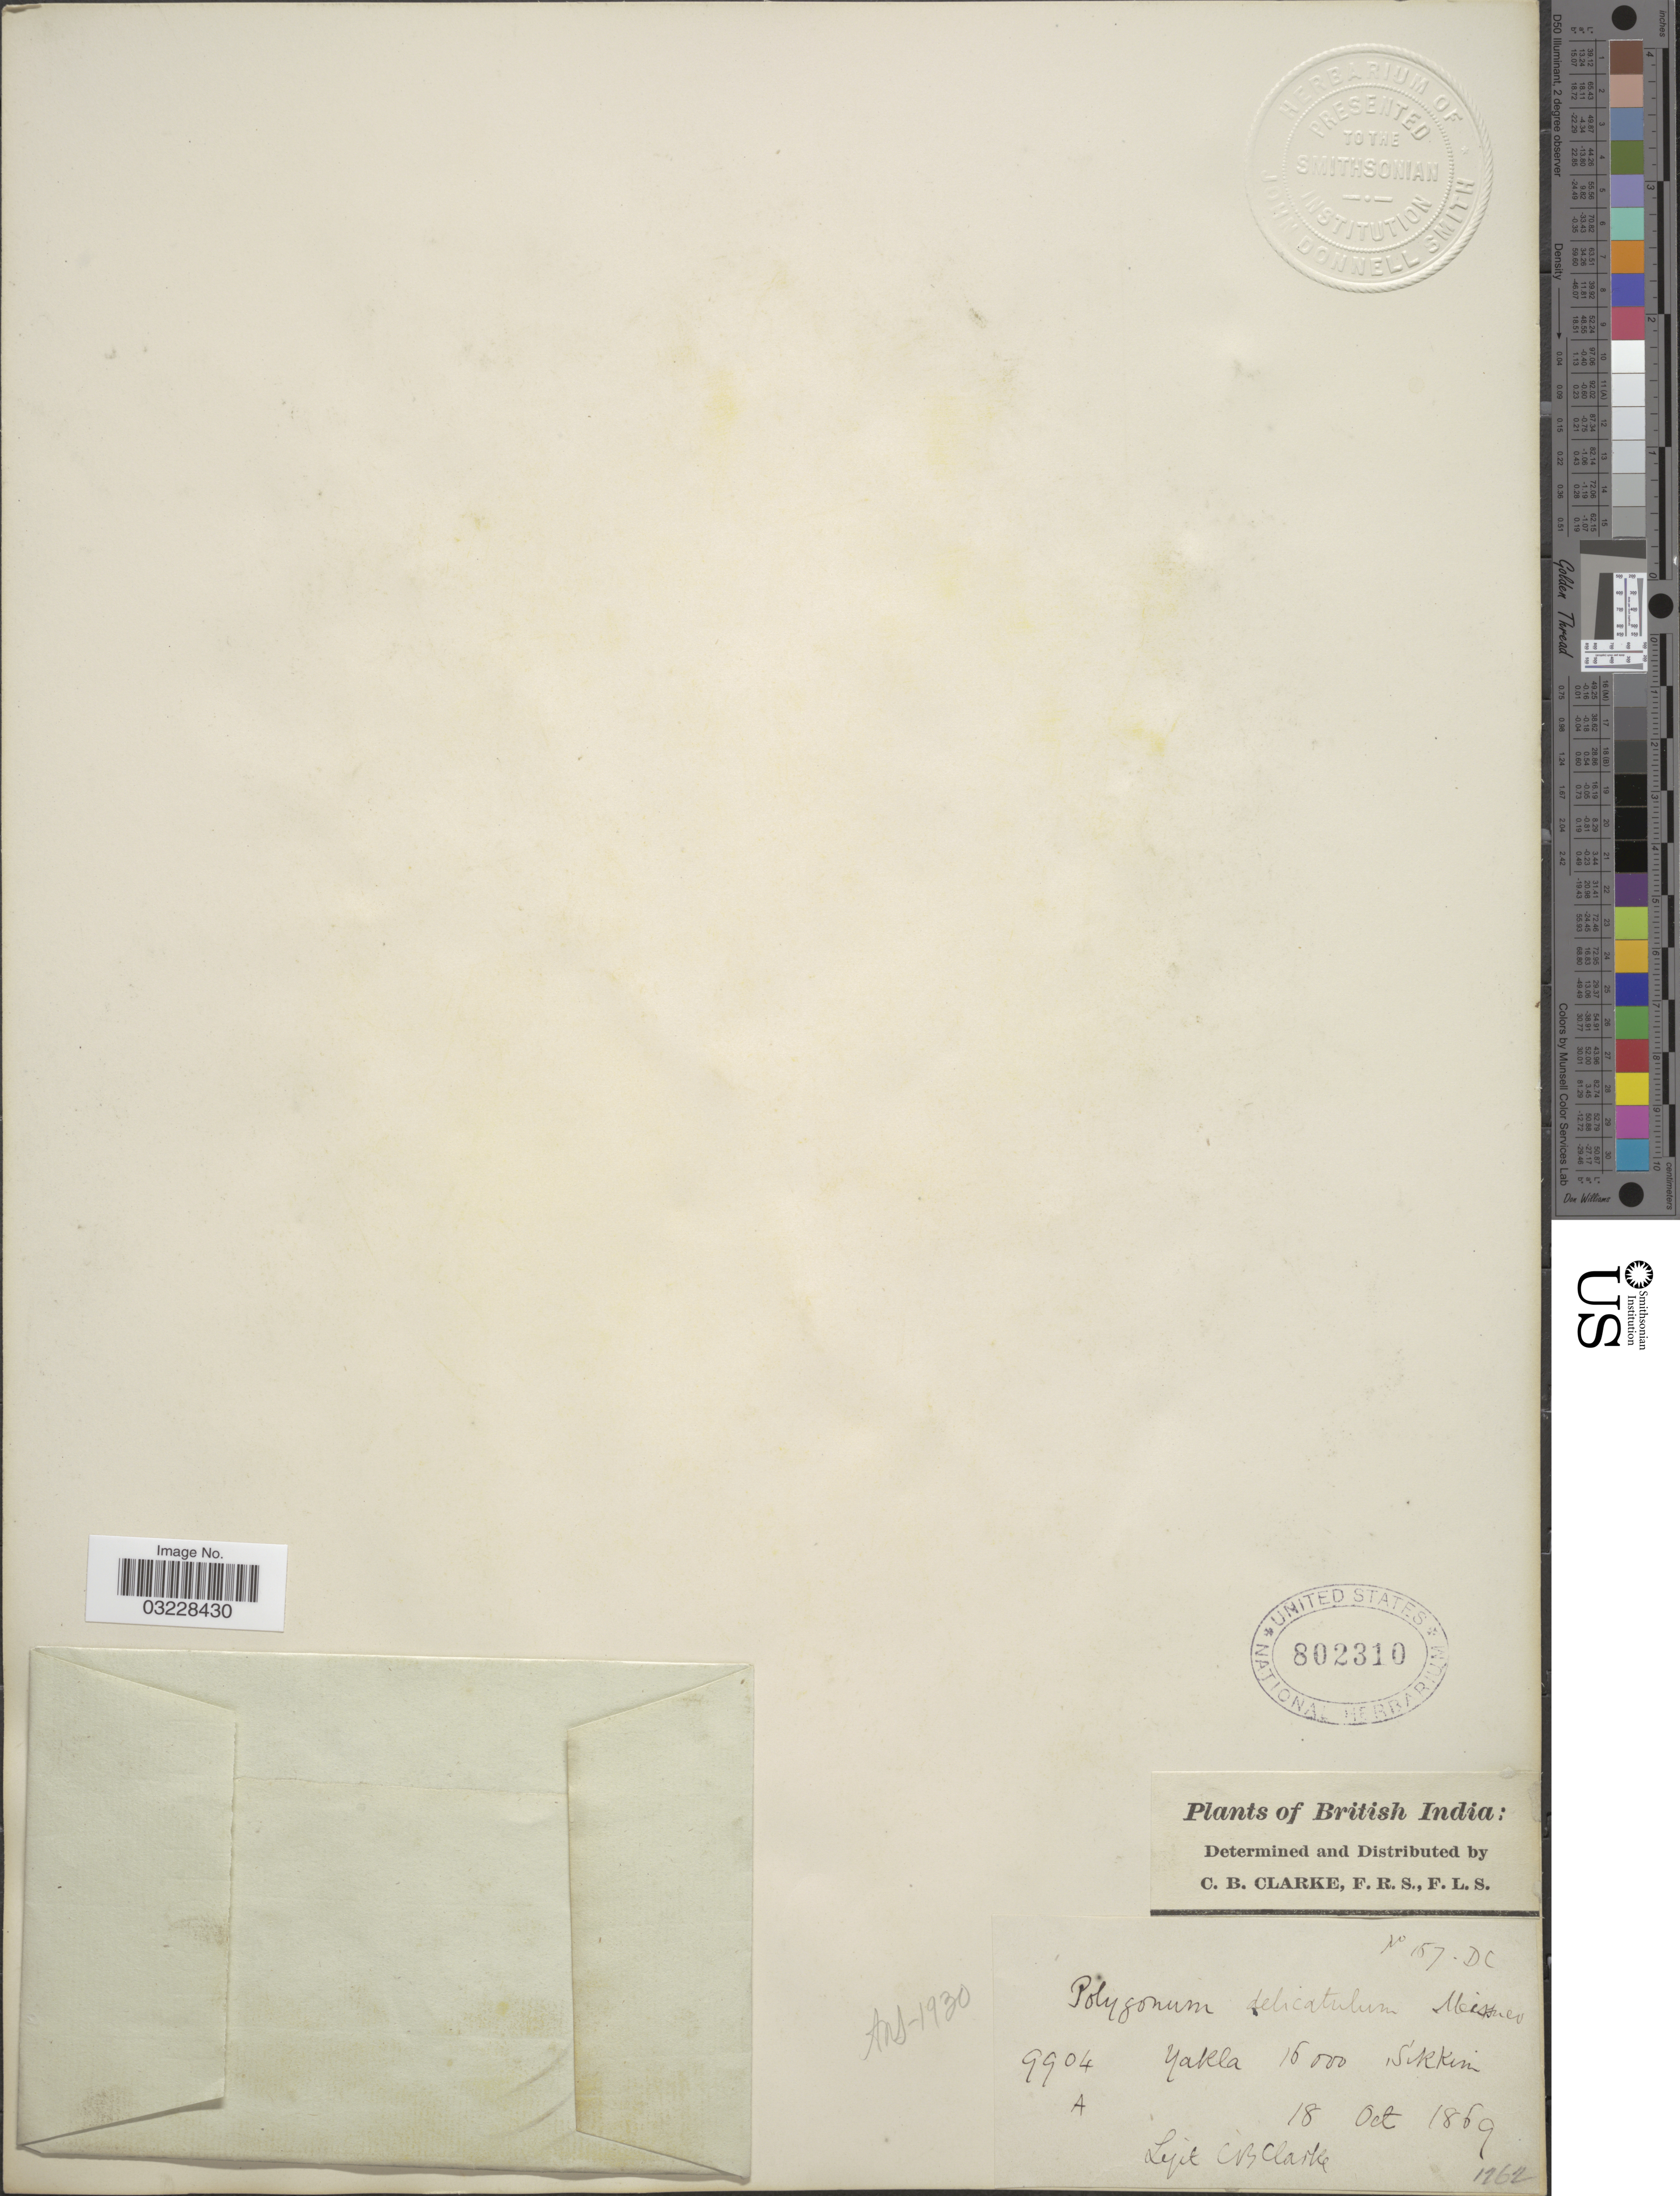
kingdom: Plantae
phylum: Tracheophyta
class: Magnoliopsida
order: Caryophyllales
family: Polygonaceae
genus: Koenigia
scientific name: Koenigia delicatula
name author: (Meisn.) H. Hara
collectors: C. B. Clarke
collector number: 9904A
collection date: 1869-10-18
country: India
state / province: Sikkim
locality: British India. Yakla, Sikkim.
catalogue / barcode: US 802310